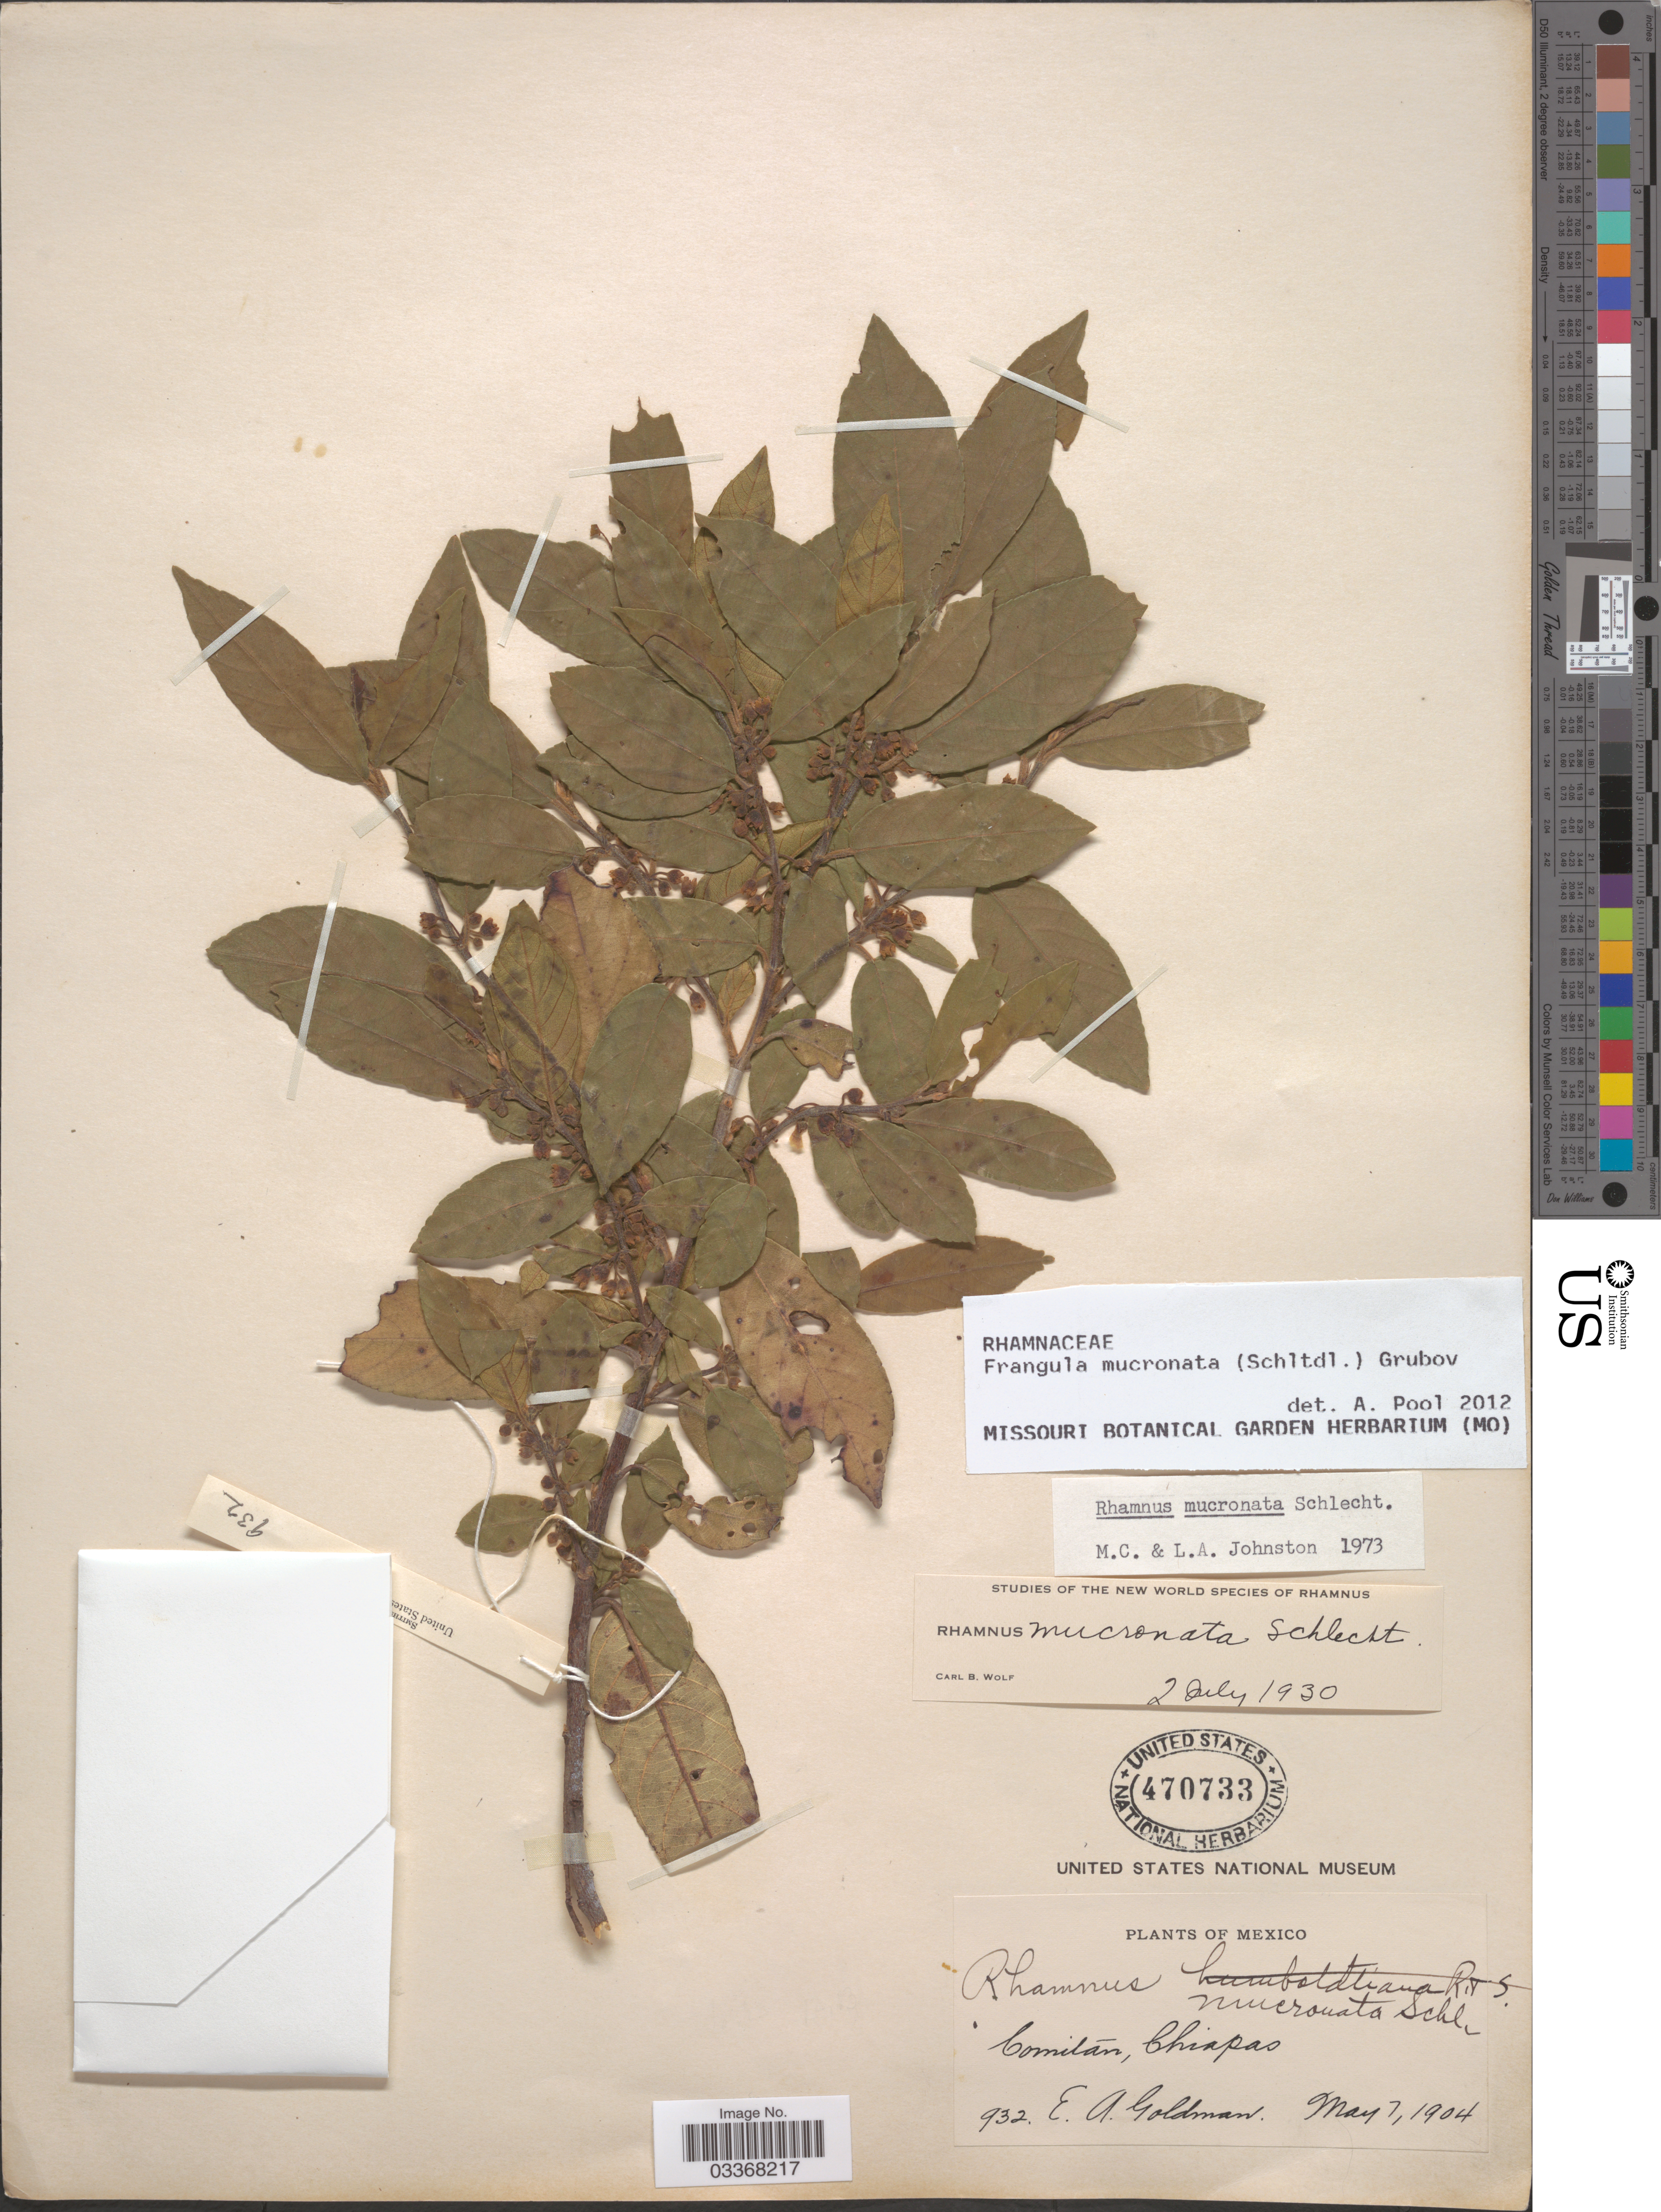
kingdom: Plantae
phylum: Tracheophyta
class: Magnoliopsida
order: Rosales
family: Rhamnaceae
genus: Frangula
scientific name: Frangula mucronata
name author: (Schltdl.) Grubov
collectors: E. A. Goldman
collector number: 932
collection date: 1904-05-07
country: Mexico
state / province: Chiapas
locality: Comitán.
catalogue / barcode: US 470733